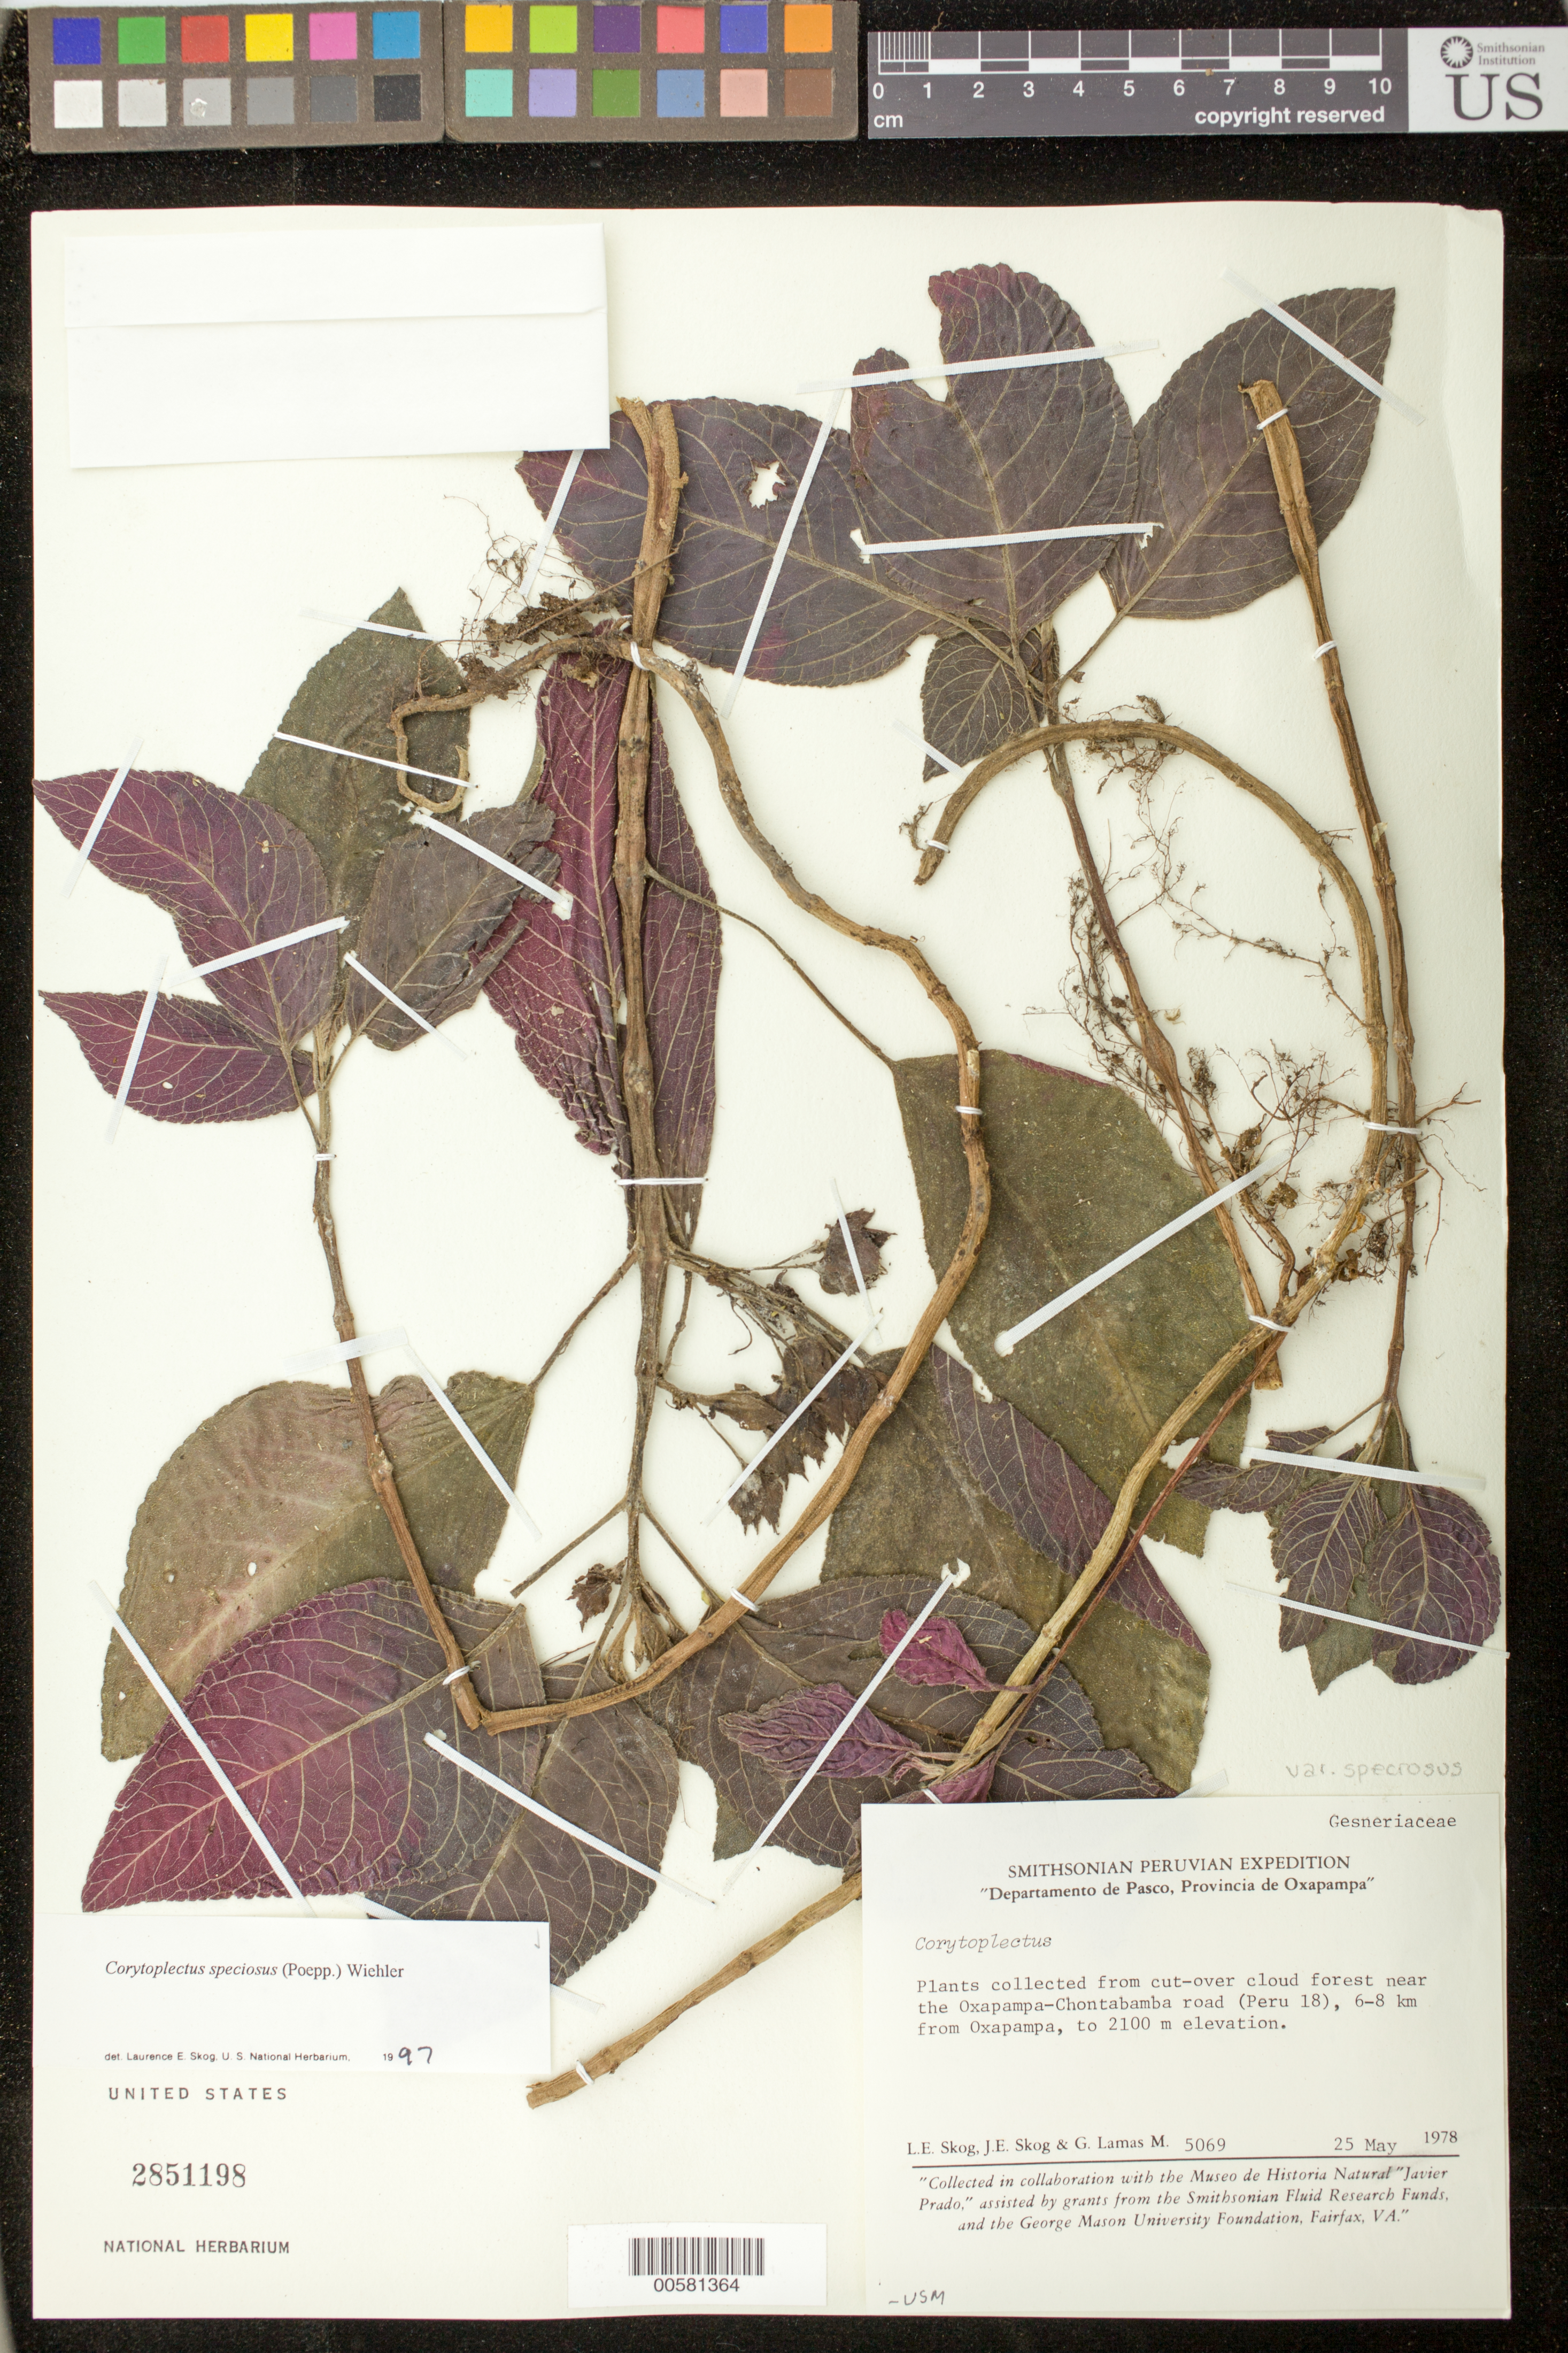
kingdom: Plantae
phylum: Tracheophyta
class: Magnoliopsida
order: Lamiales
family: Gesneriaceae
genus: Corytoplectus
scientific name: Corytoplectus speciosus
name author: (Poepp.) Wiehler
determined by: Skog, Laurence E.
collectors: L. E. Skog, J. E. Skog & G. Lamas M.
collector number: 5069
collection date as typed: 25 May 1978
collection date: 1978-05-25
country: Peru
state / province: Pasco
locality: Prov. Oxapampa; near the Oxapampa - Chontabamba road (Peru 18), 6-8 km from Oxapampa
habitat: Cut-over cloud forest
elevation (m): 2100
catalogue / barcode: US 2851198